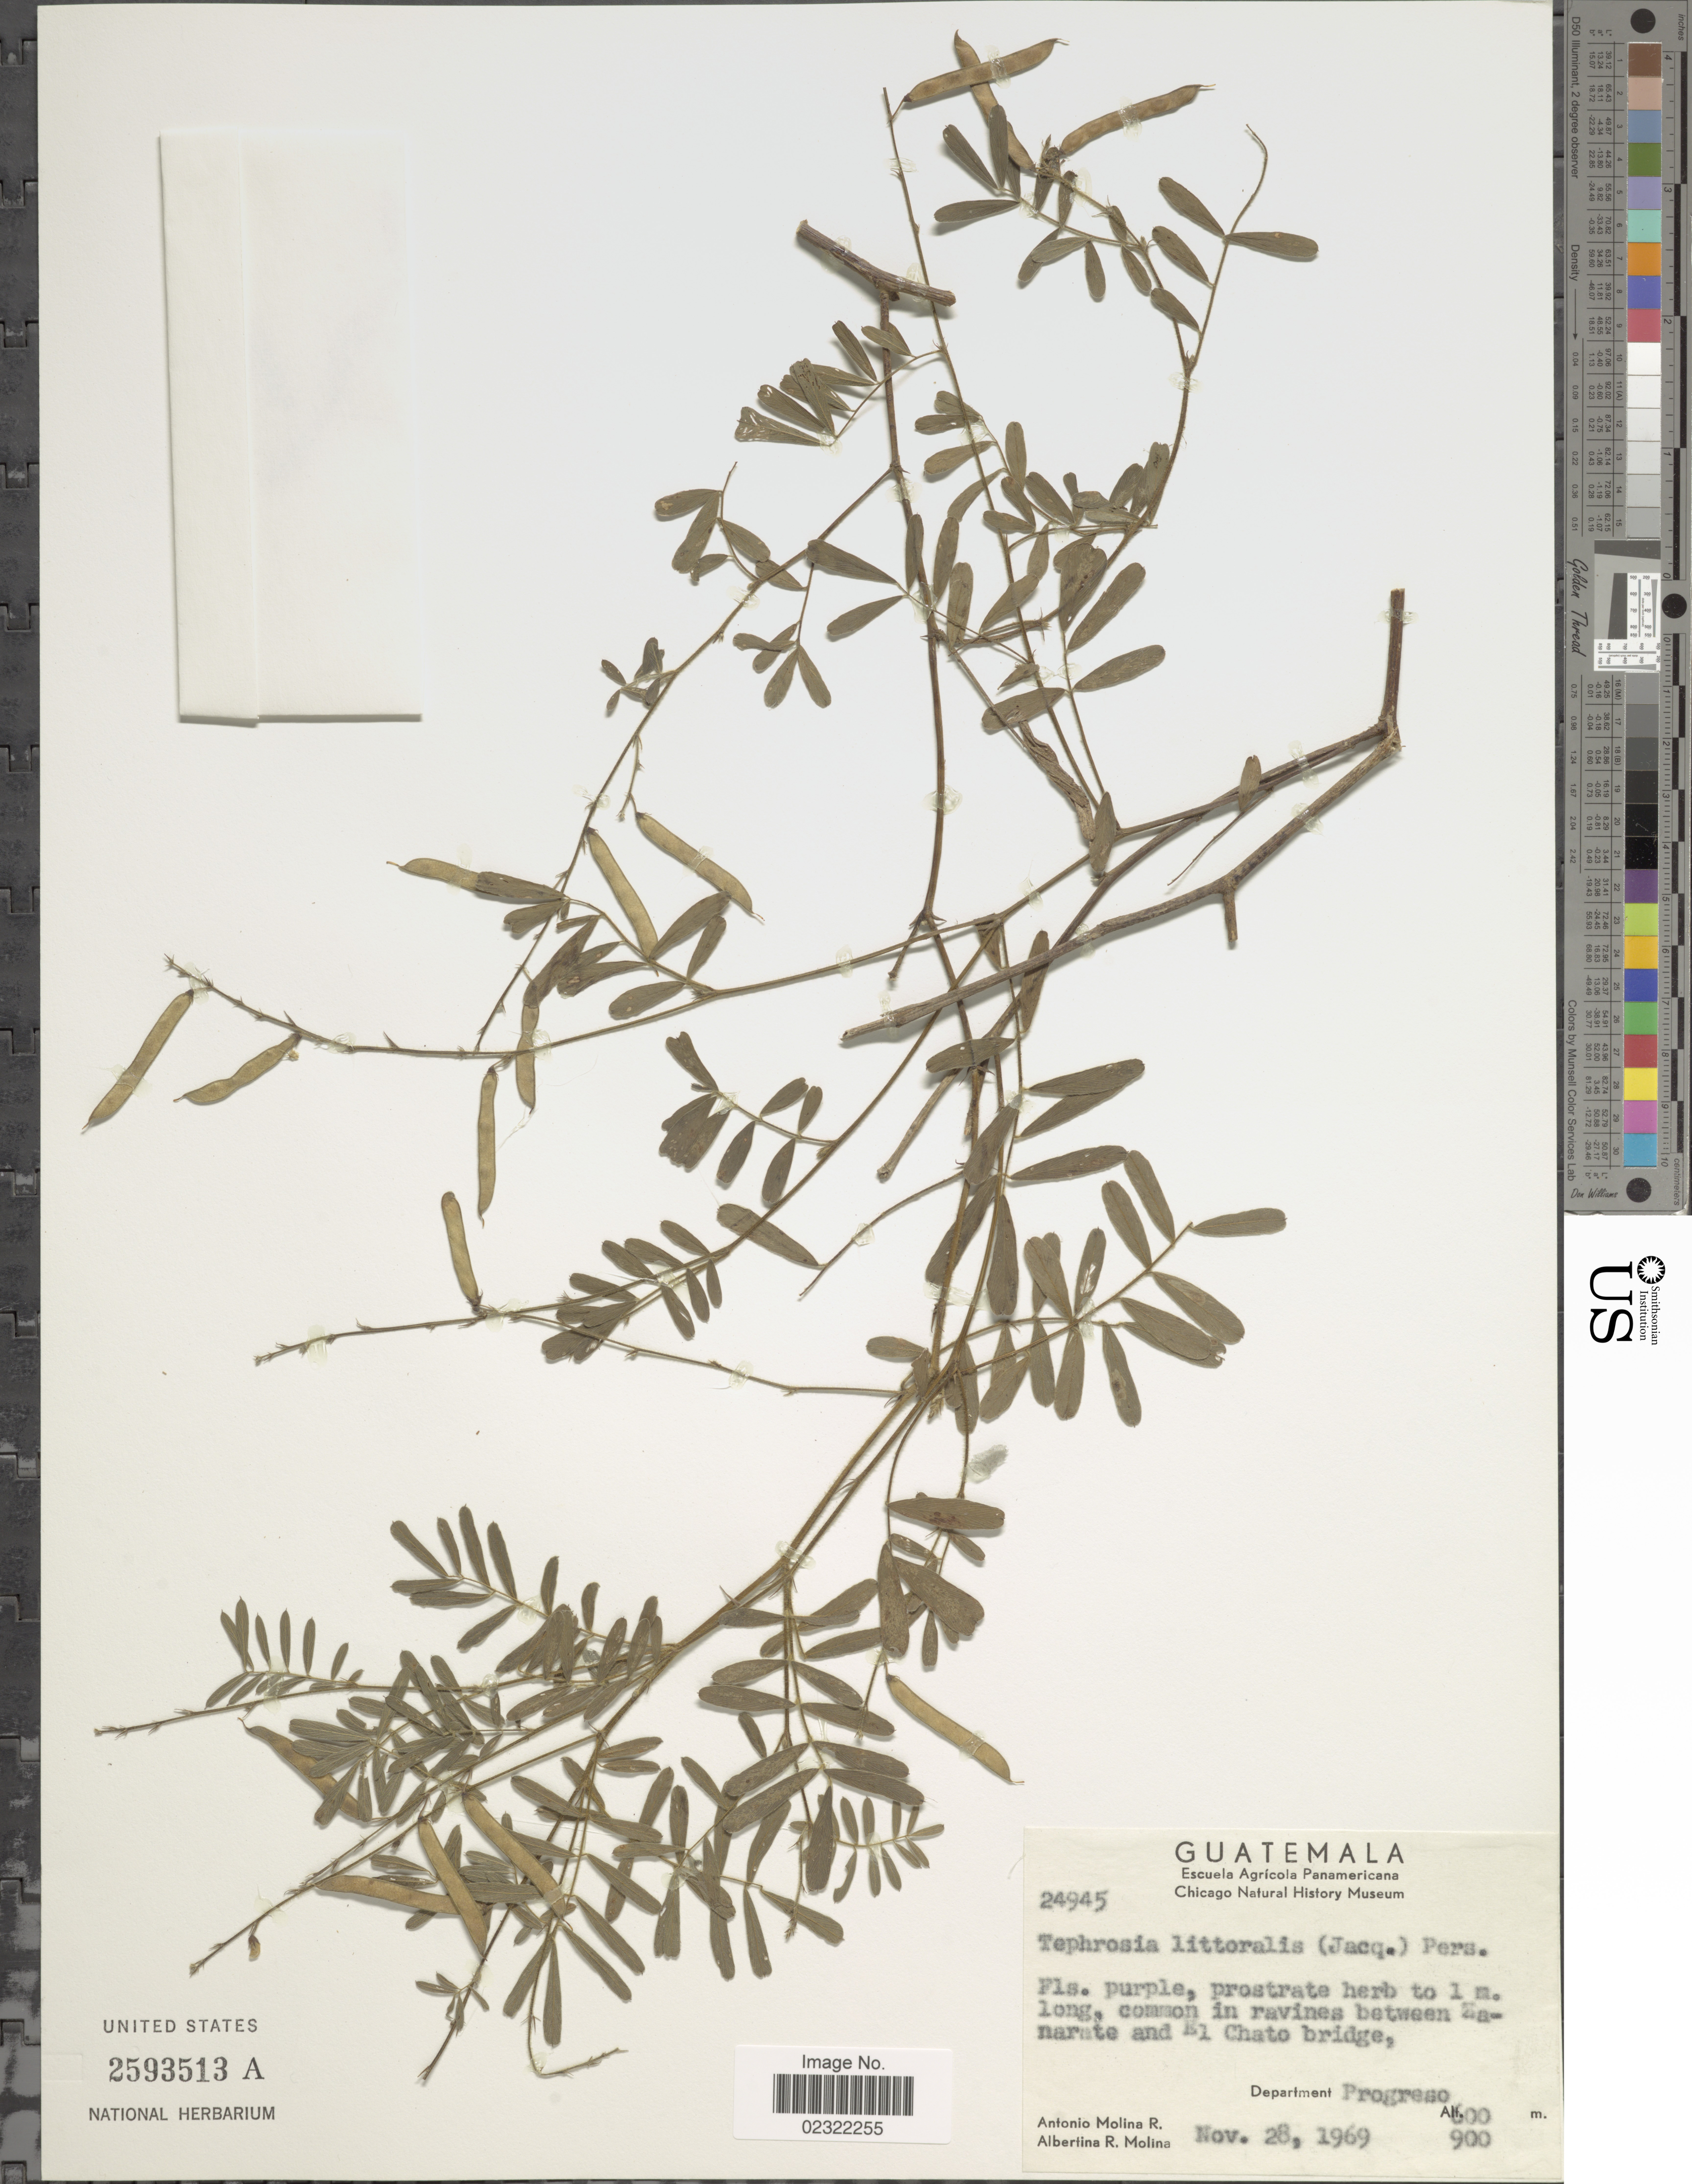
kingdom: Plantae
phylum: Tracheophyta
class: Magnoliopsida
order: Fabales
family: Fabaceae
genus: Tephrosia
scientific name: Tephrosia cinerea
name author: (L.) Pers.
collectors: A. Molina R. & A. R. Molina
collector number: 24945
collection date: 1969-11-28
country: Guatemala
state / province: El Progreso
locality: Guatemala. Department Progreso. Common in ravines between Zanarate and El Chato bridge.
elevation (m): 600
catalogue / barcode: US 2593513A